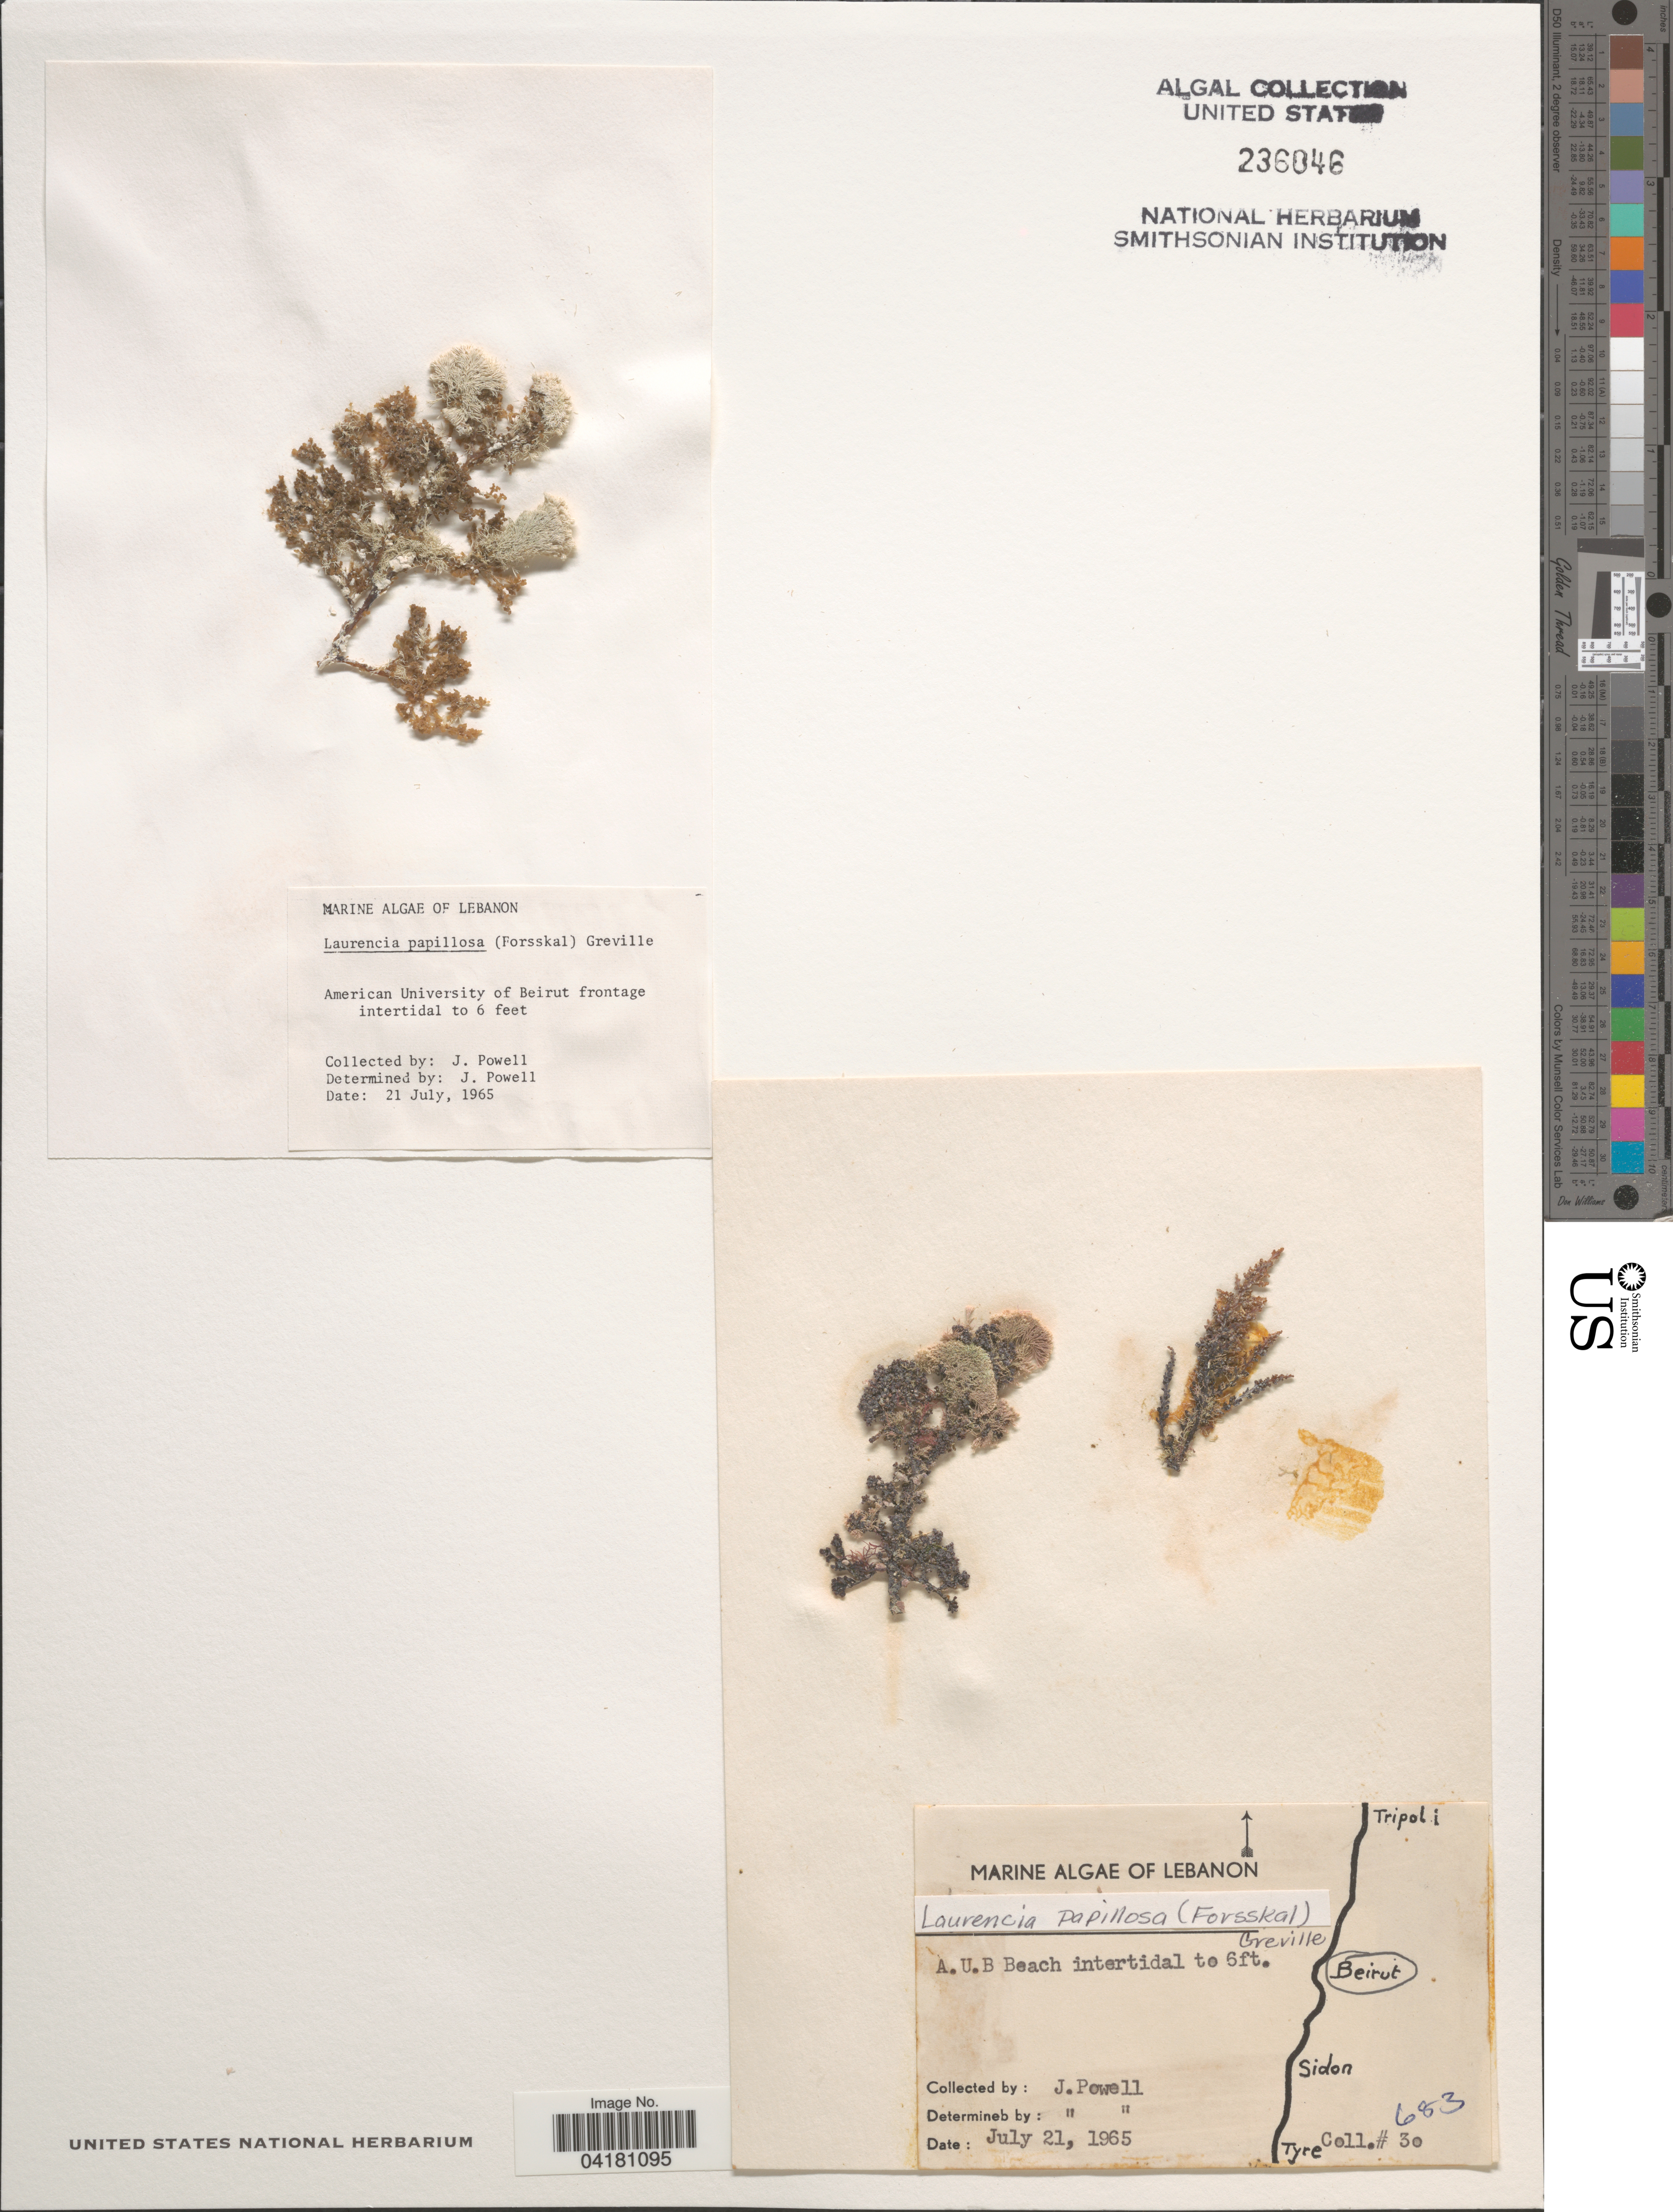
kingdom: Plantae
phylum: Rhodophyta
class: Florideophyceae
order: Ceramiales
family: Rhodomelaceae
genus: Palisada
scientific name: Palisada perforata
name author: (Bory) K.W. Nam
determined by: Algae name updating Project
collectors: J. Powell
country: Lebanon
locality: American University of Beirut frontage intertidal to 6 feet.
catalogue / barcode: US 236046